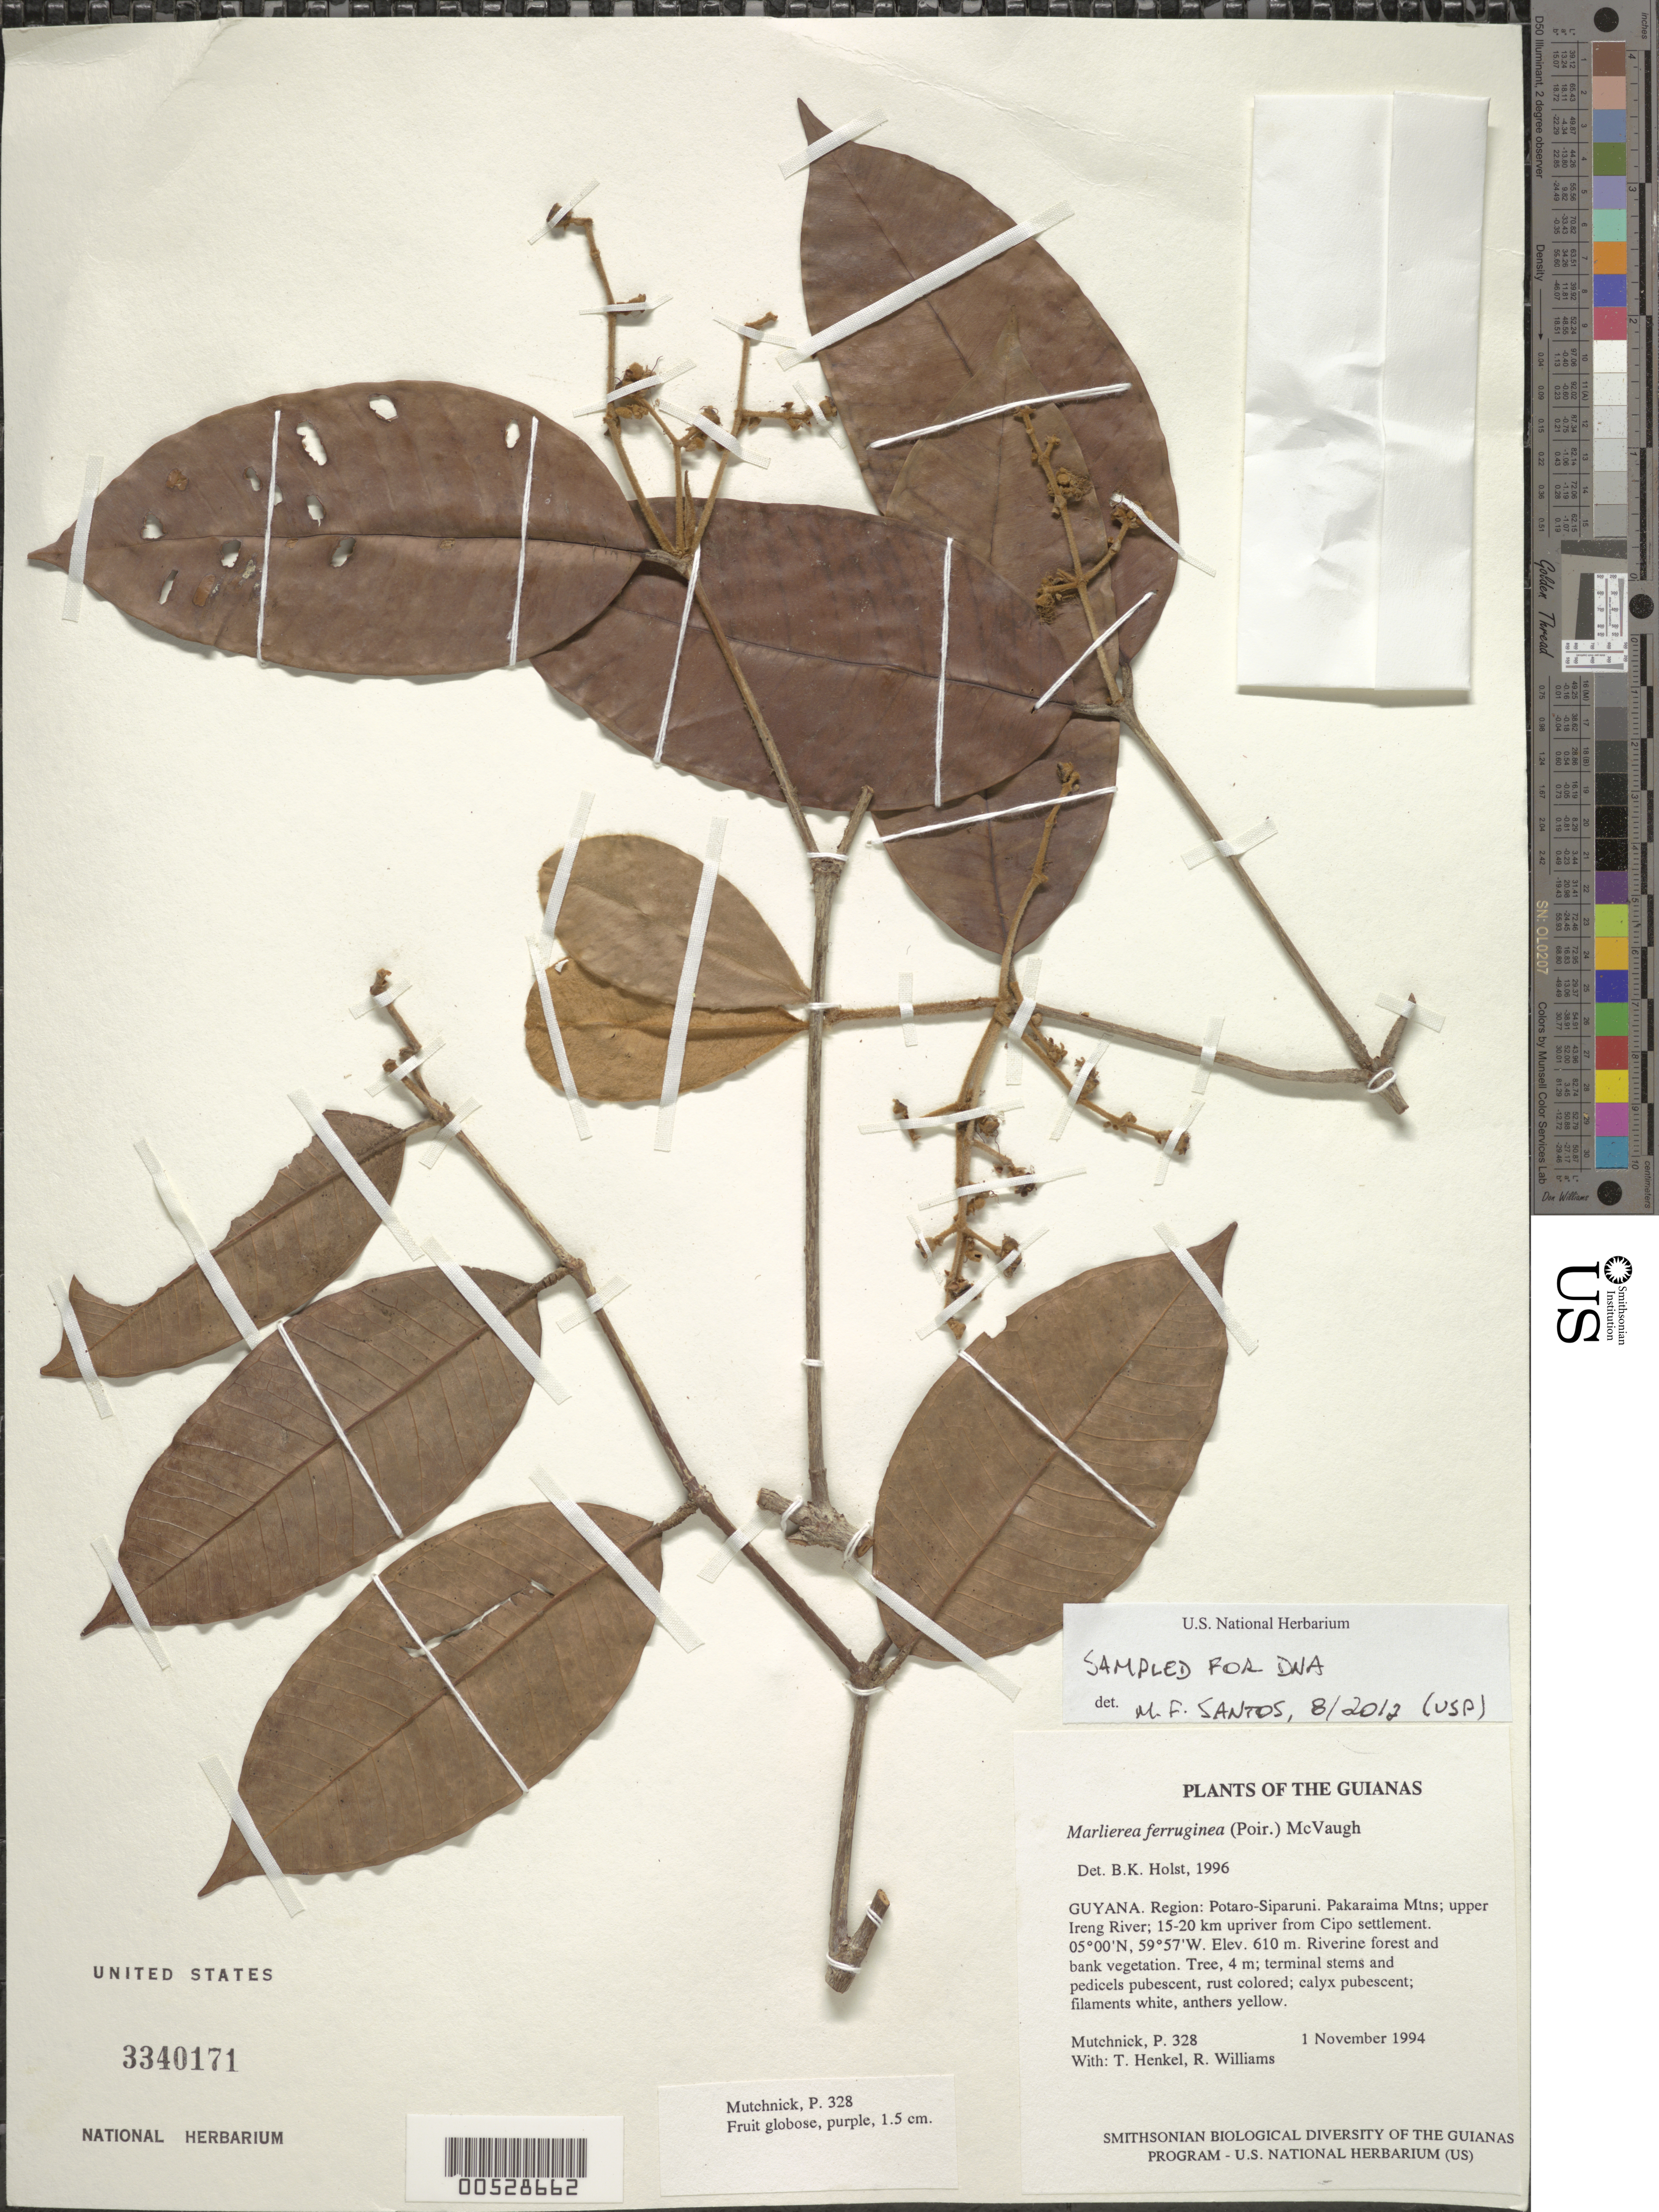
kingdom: Plantae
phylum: Tracheophyta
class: Magnoliopsida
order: Myrtales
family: Myrtaceae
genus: Myrcia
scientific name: Myrcia ferruginea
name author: (Poir.) DC.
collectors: P. Mutchnick, T. Henkel & R. Williams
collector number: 328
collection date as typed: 1 November 1994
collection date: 1994-11-01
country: Guyana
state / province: Potaro-Siparuni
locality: Pakaraima Mtns; upper Ireng River; 15-20 km upriver from Cipo settlement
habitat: Riverine forest and bank vegetation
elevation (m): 610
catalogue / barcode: US 3340171